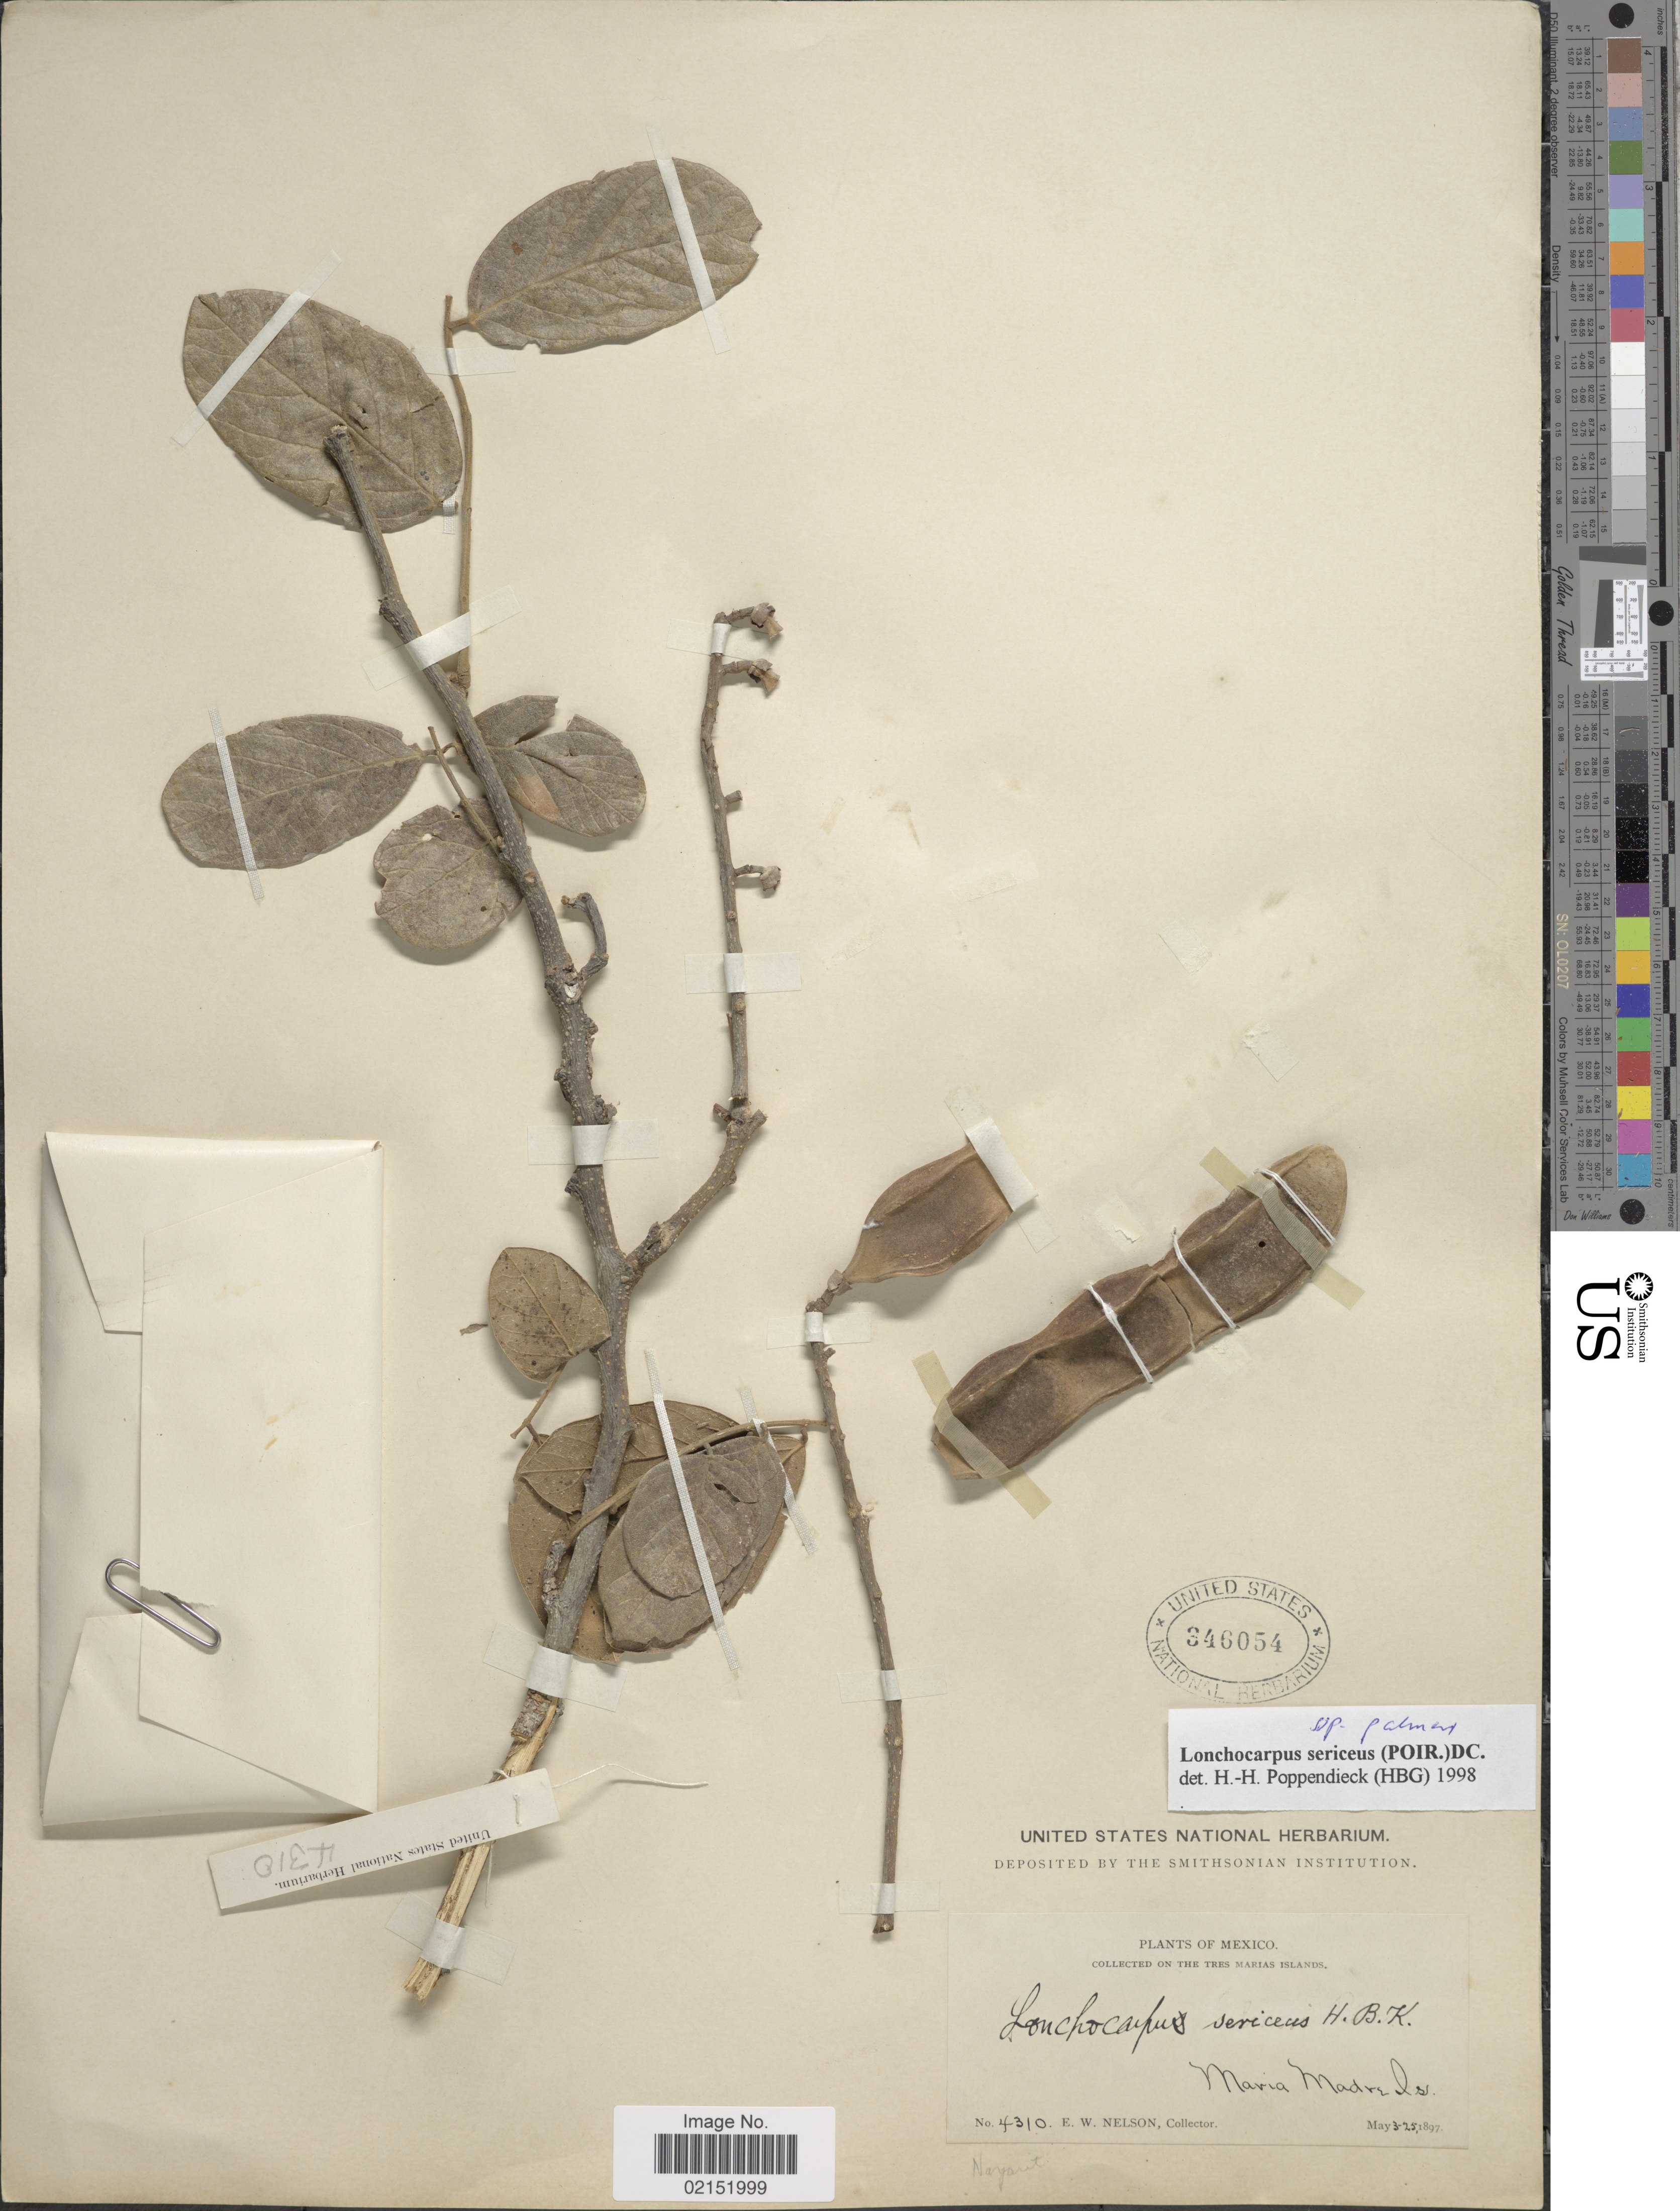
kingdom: Plantae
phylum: Tracheophyta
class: Magnoliopsida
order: Fabales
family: Fabaceae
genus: Lonchocarpus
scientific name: Lonchocarpus sericeus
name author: (Poir.) Kunth ex DC.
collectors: E. W. Nelson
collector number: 4310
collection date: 1897-05-03/1897-05-25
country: Mexico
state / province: Nayarit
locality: Tres Marias Islands, Maria Madre Is.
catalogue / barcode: US 346054